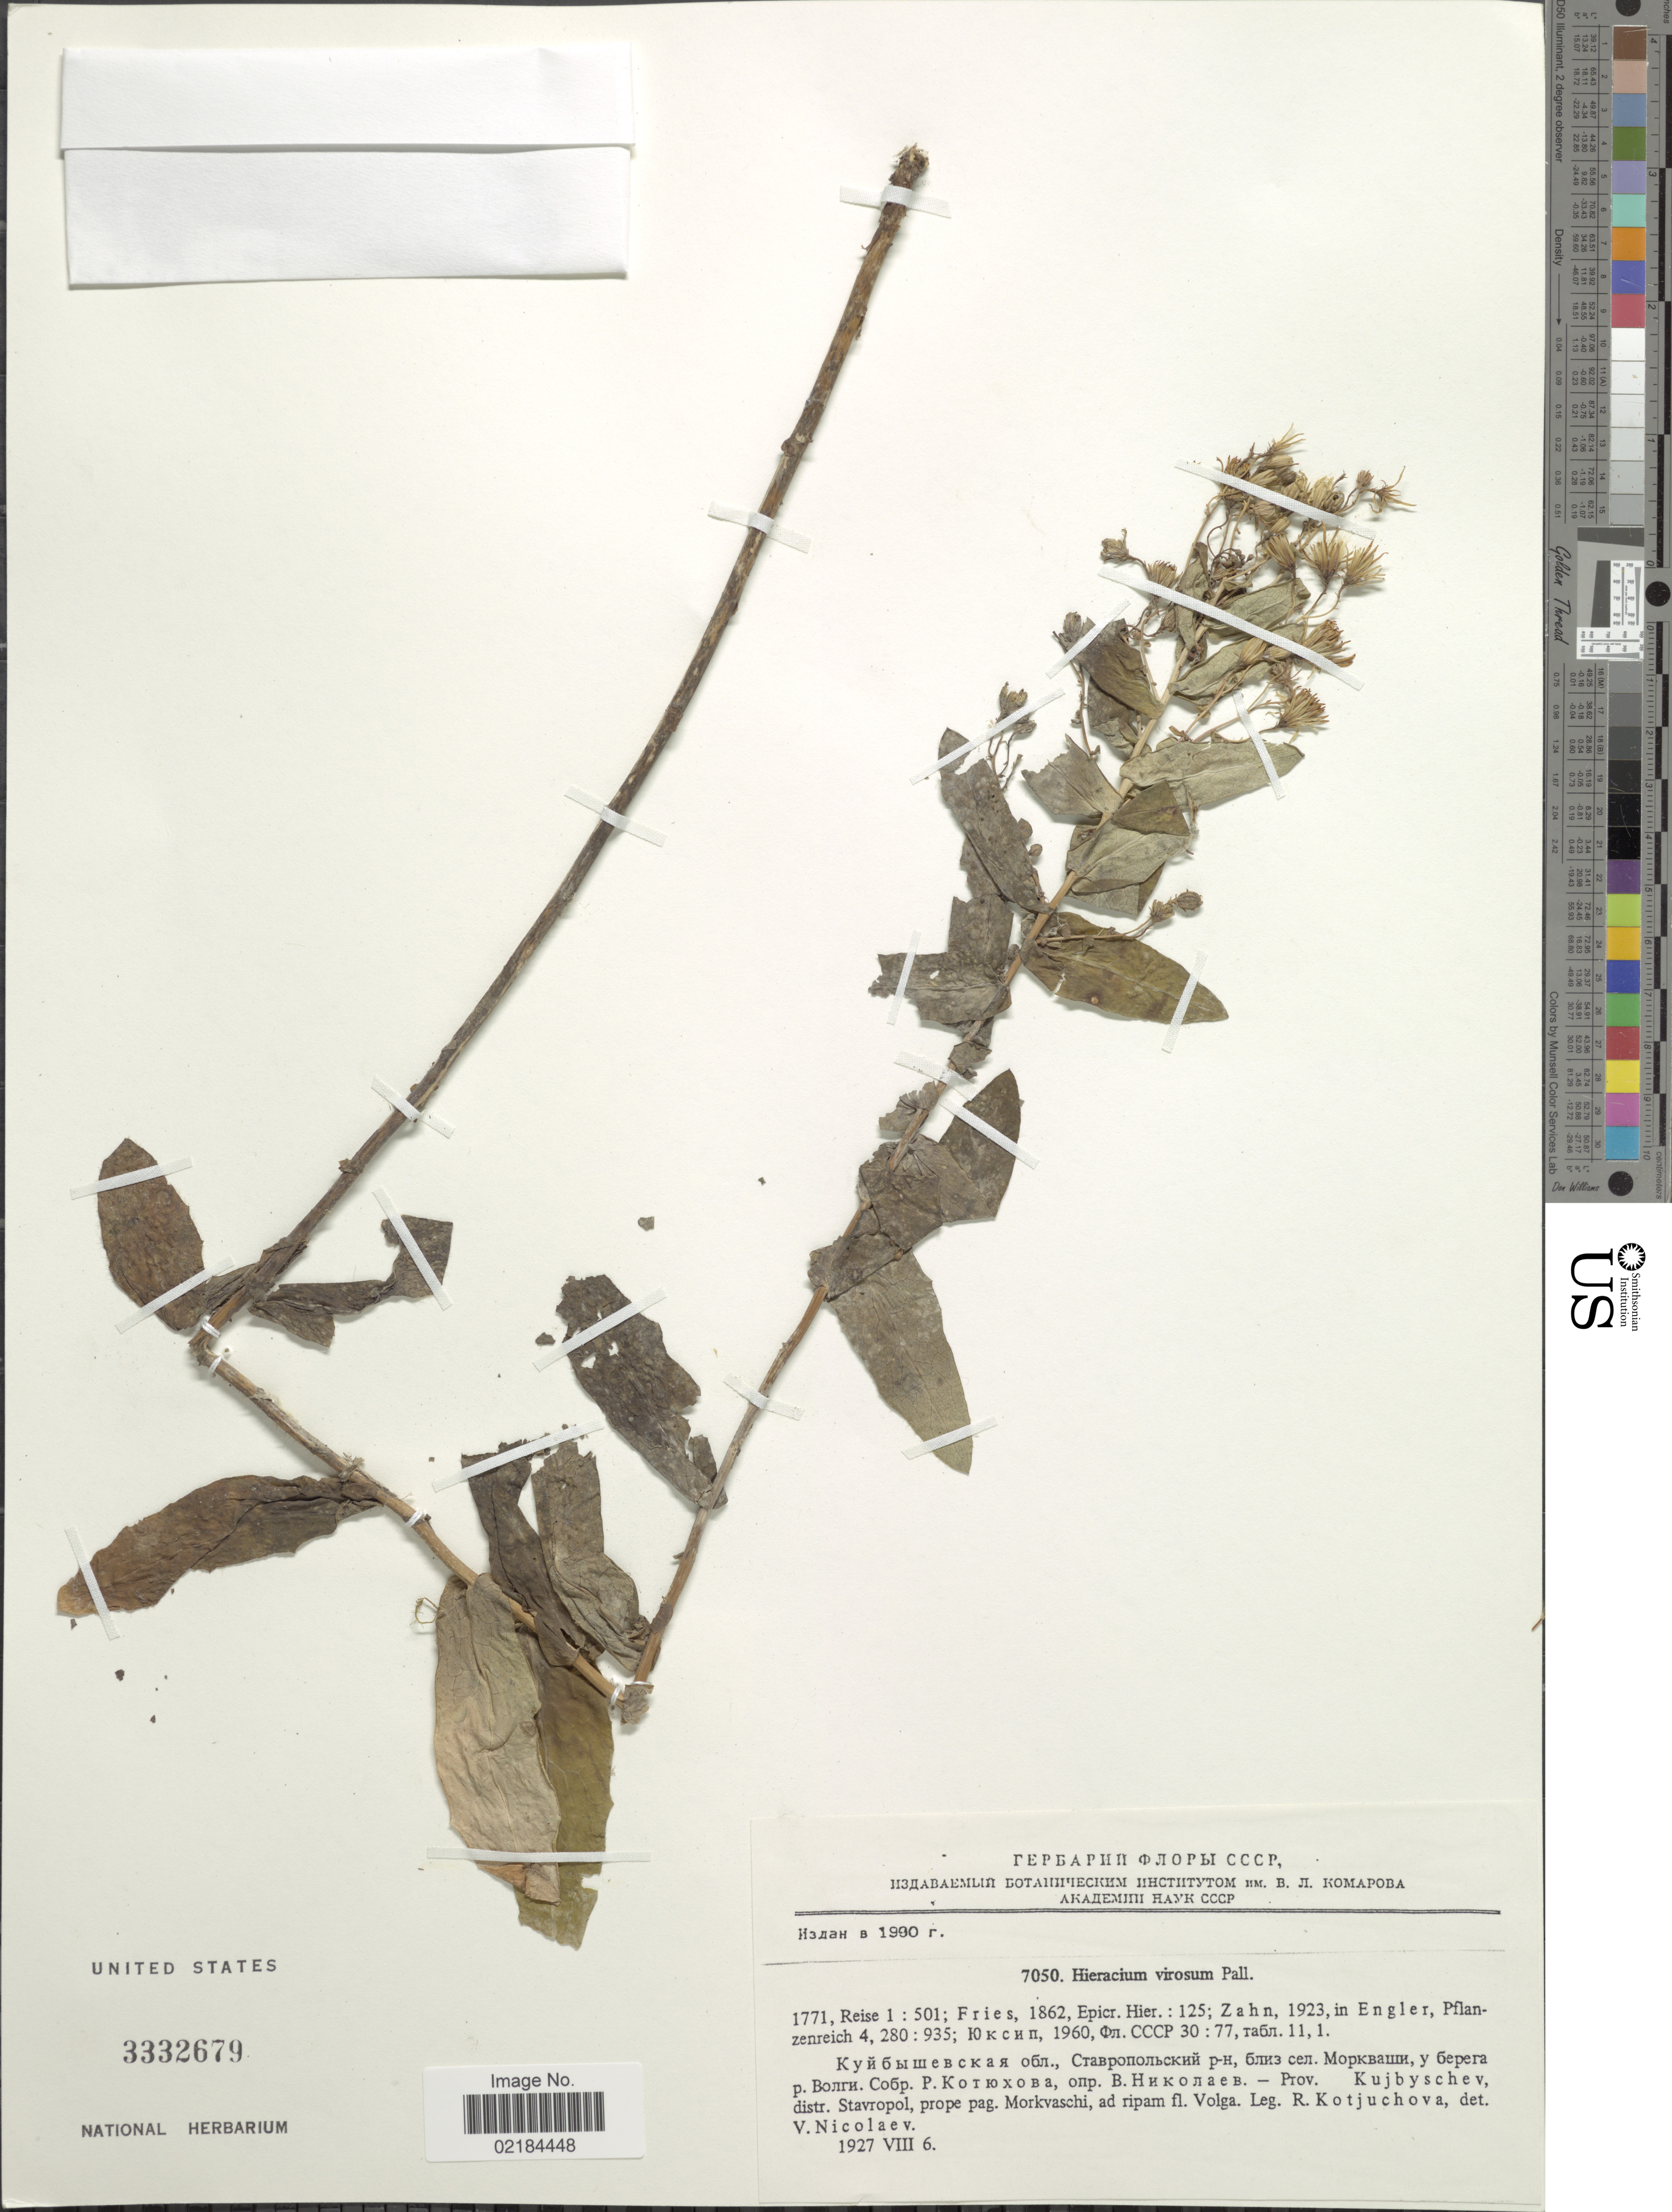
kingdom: Plantae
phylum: Tracheophyta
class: Magnoliopsida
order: Asterales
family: Asteraceae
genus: Hieracium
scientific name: Hieracium virosum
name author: Pall.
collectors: R. Kotjuchova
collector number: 7050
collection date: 1927-08-06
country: Russian Federation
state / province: Stavropol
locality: Prov. Kujbuschev, Distr. Stavropol, prope pag. Morkvaschi, ad ripam fl. Volga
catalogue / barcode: US 3332679